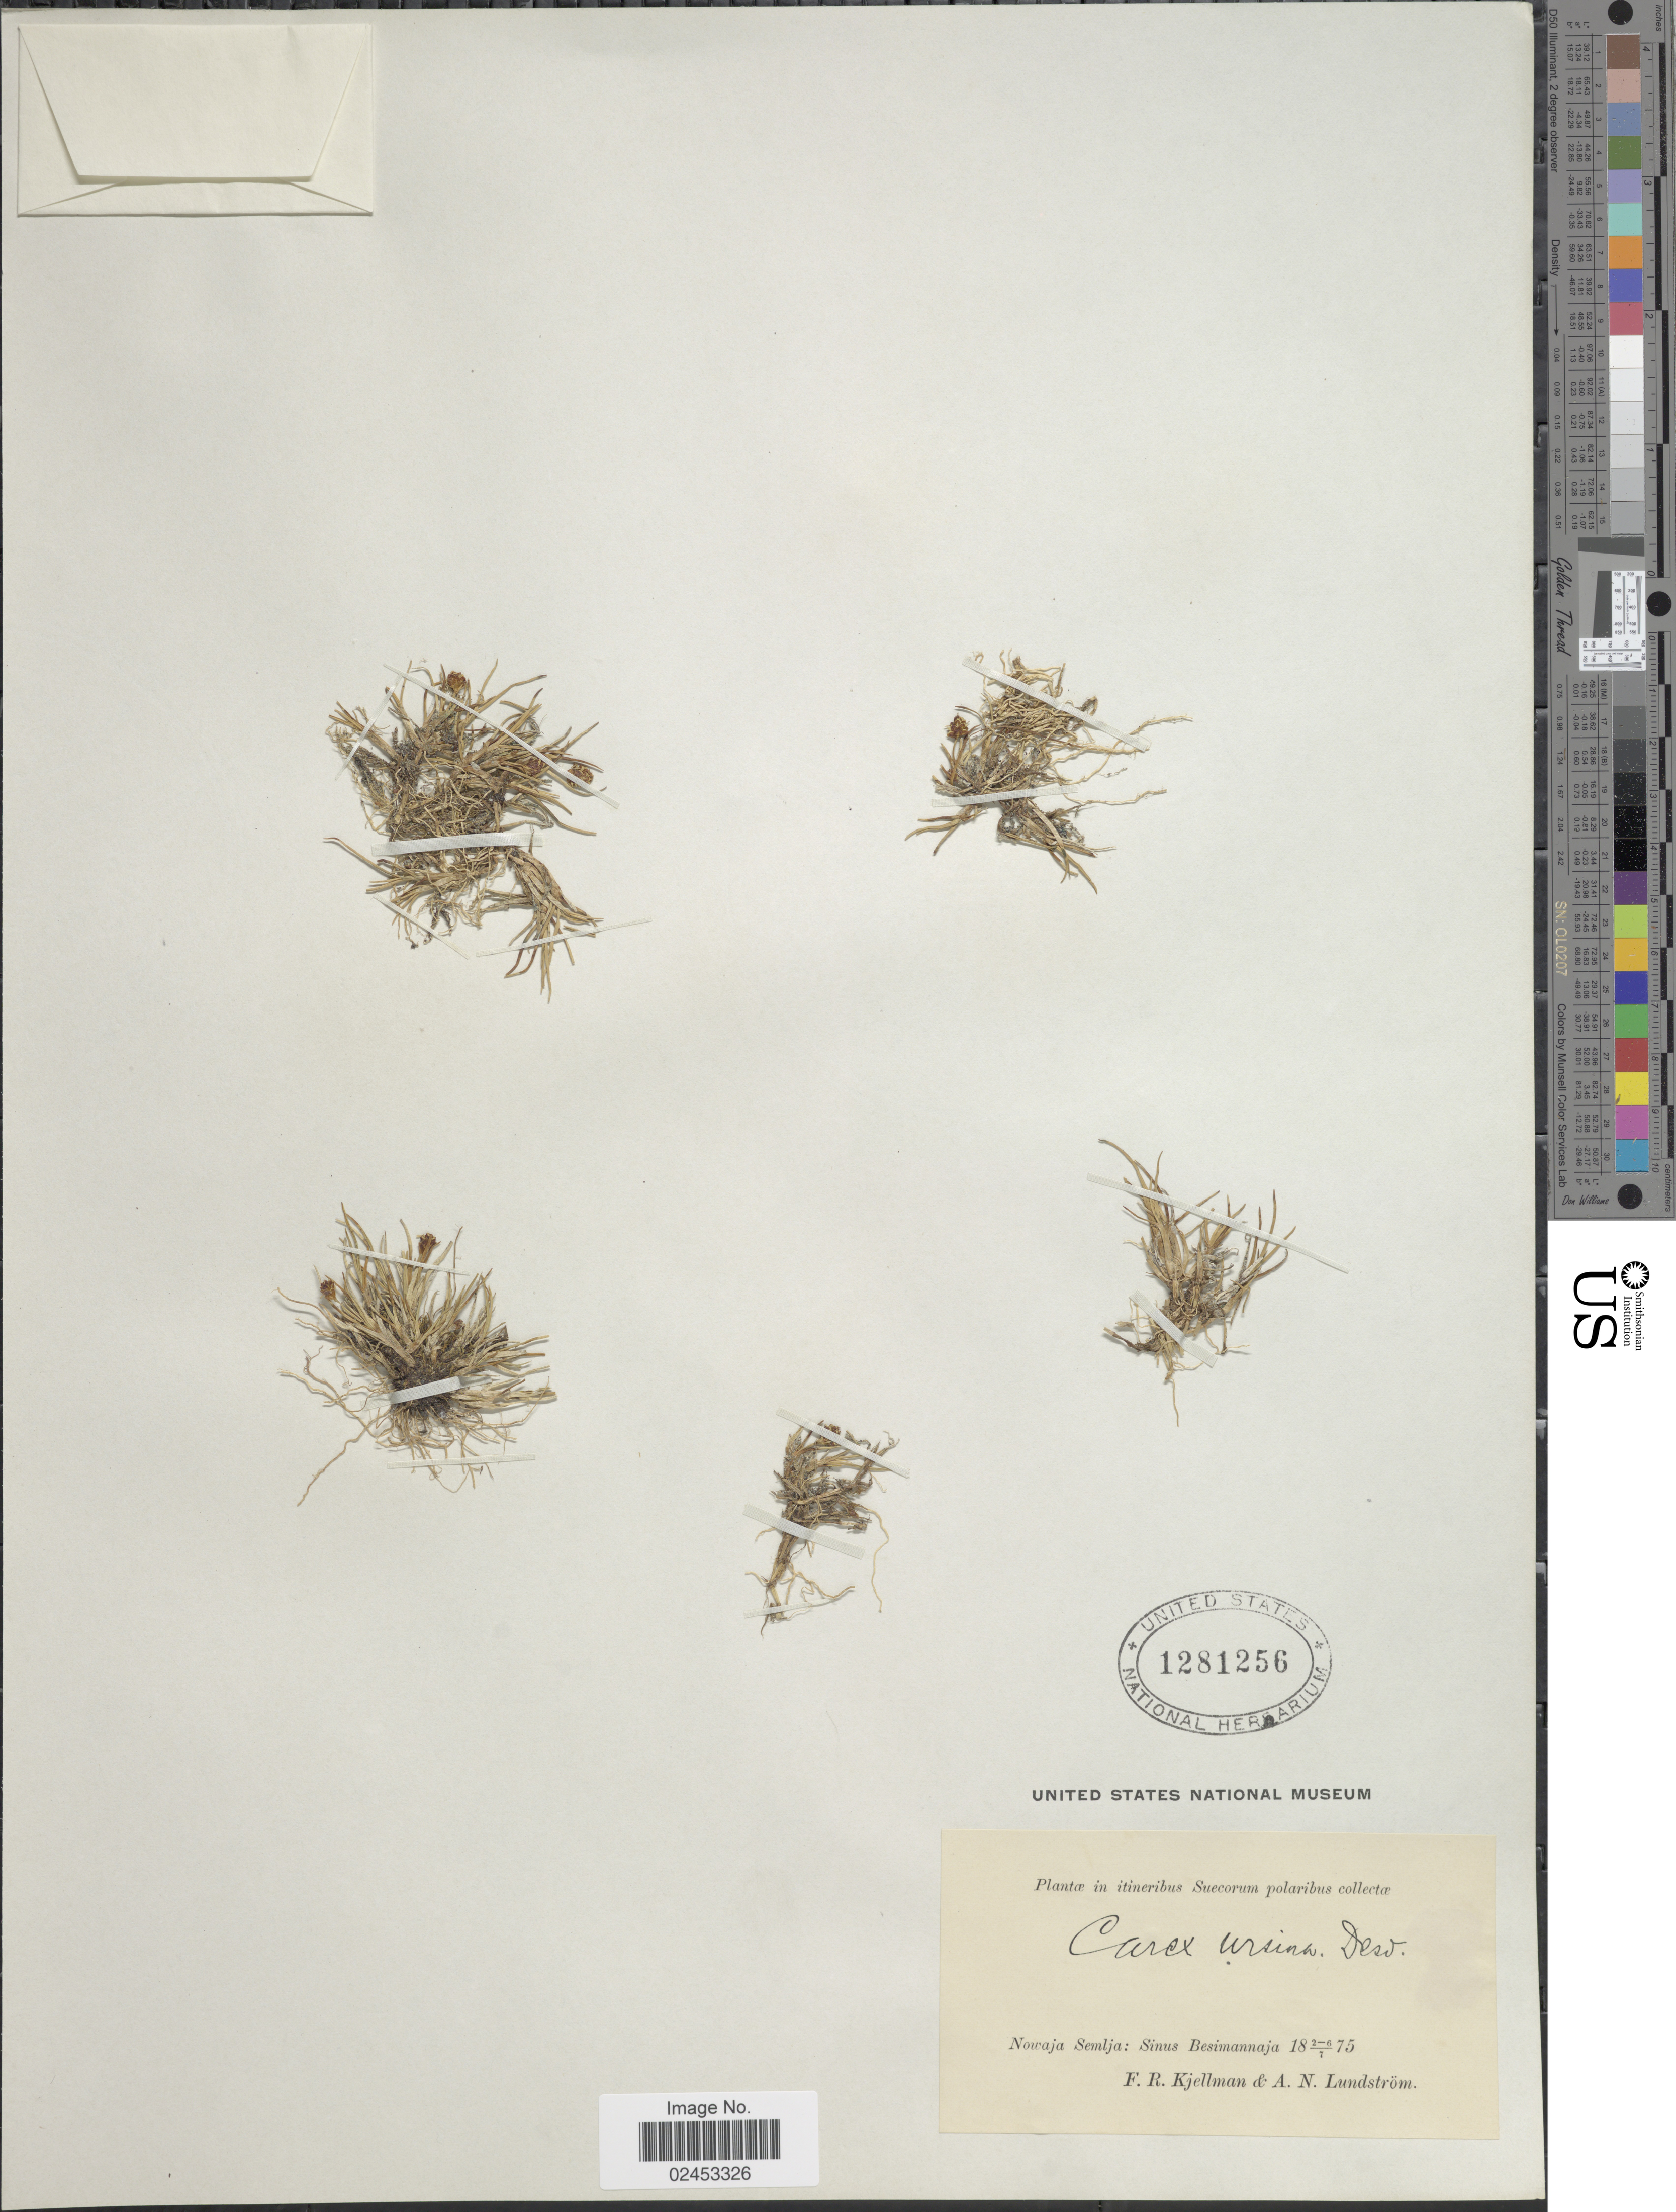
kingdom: Plantae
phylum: Tracheophyta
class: Liliopsida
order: Poales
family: Cyperaceae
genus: Carex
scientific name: Carex ursina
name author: Dewey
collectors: A. N. Lundstrom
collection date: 1875-07-02/1875-07-06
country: Russian Federation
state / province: Arkhangelsk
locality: In itineribus Suecorum polaribus, Nowaja Semlja: Sinus Besimannaja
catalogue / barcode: US 1281256